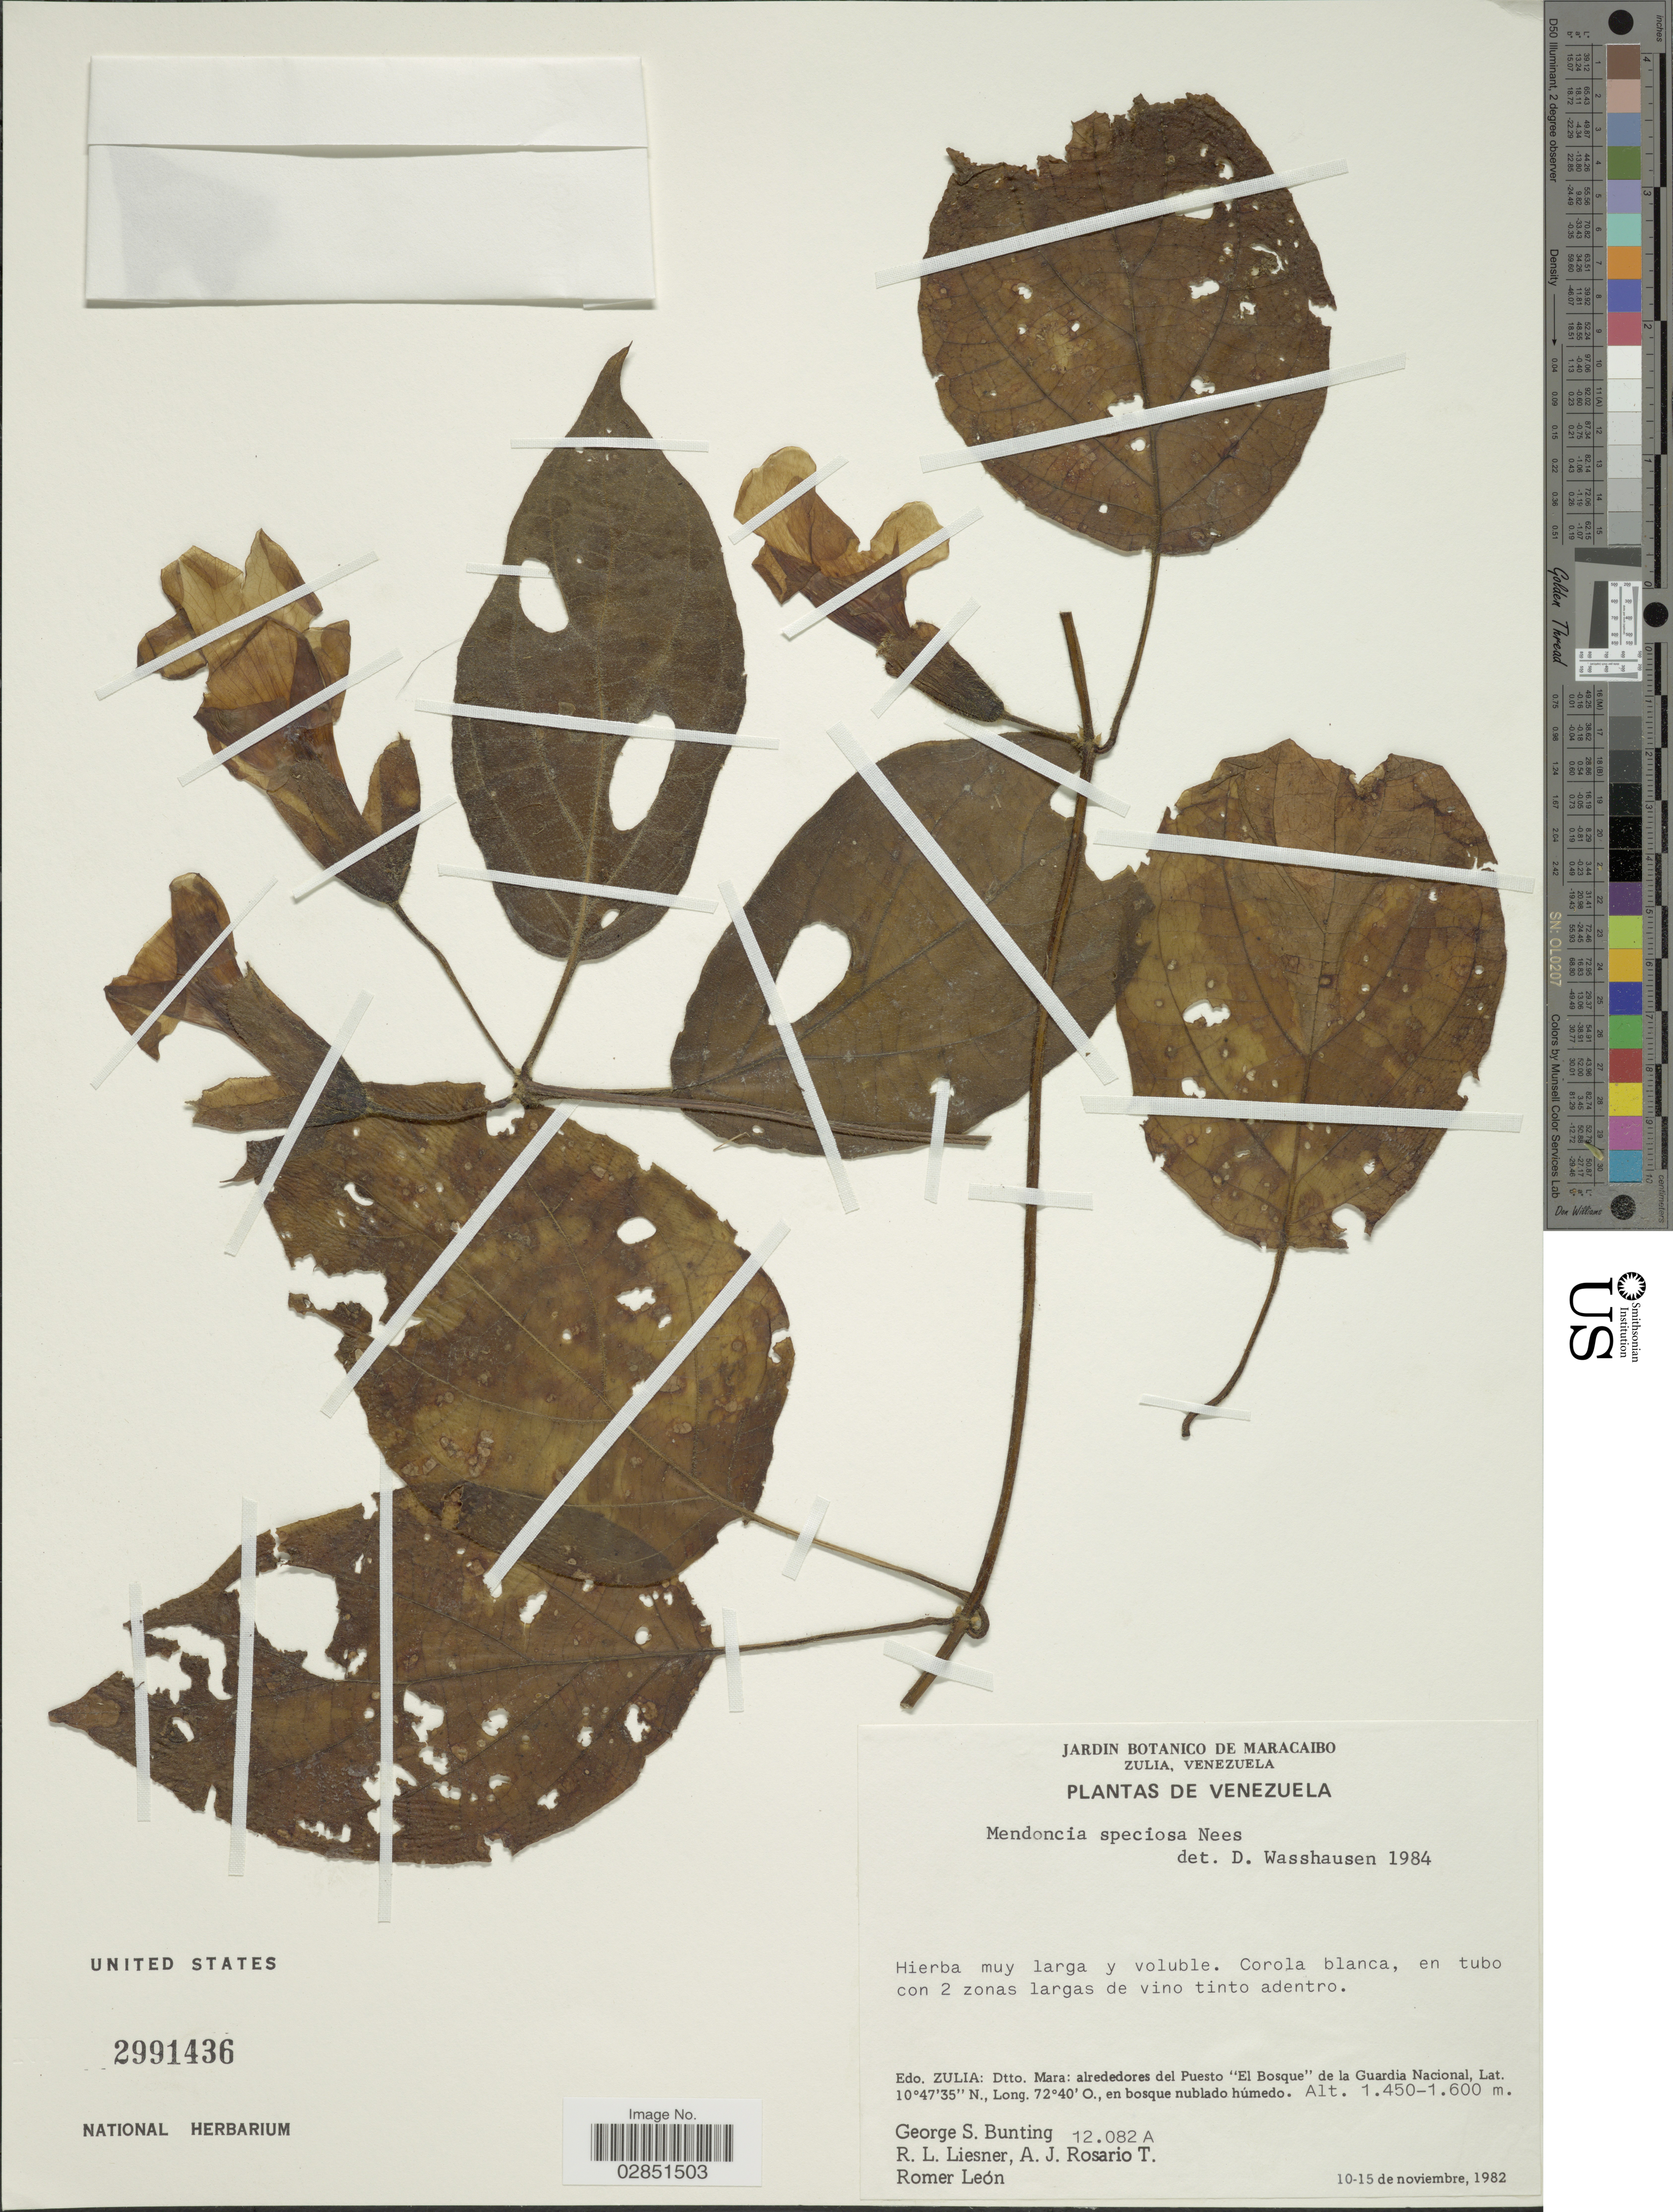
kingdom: Plantae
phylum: Tracheophyta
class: Magnoliopsida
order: Lamiales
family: Acanthaceae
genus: Mendoncia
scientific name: Mendoncia speciosa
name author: Nees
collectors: G. S. Bunting, R. L. Liesner, A. Rosario T. & R. A. León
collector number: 12082A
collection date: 1982-11-10/1982-11-15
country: Venezuela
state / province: Zulia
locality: Edo. Zulia: Dtto. Mara: alrededores del Puesto "El Bosque" de la Guardia Nacional.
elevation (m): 1450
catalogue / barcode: US 2991436